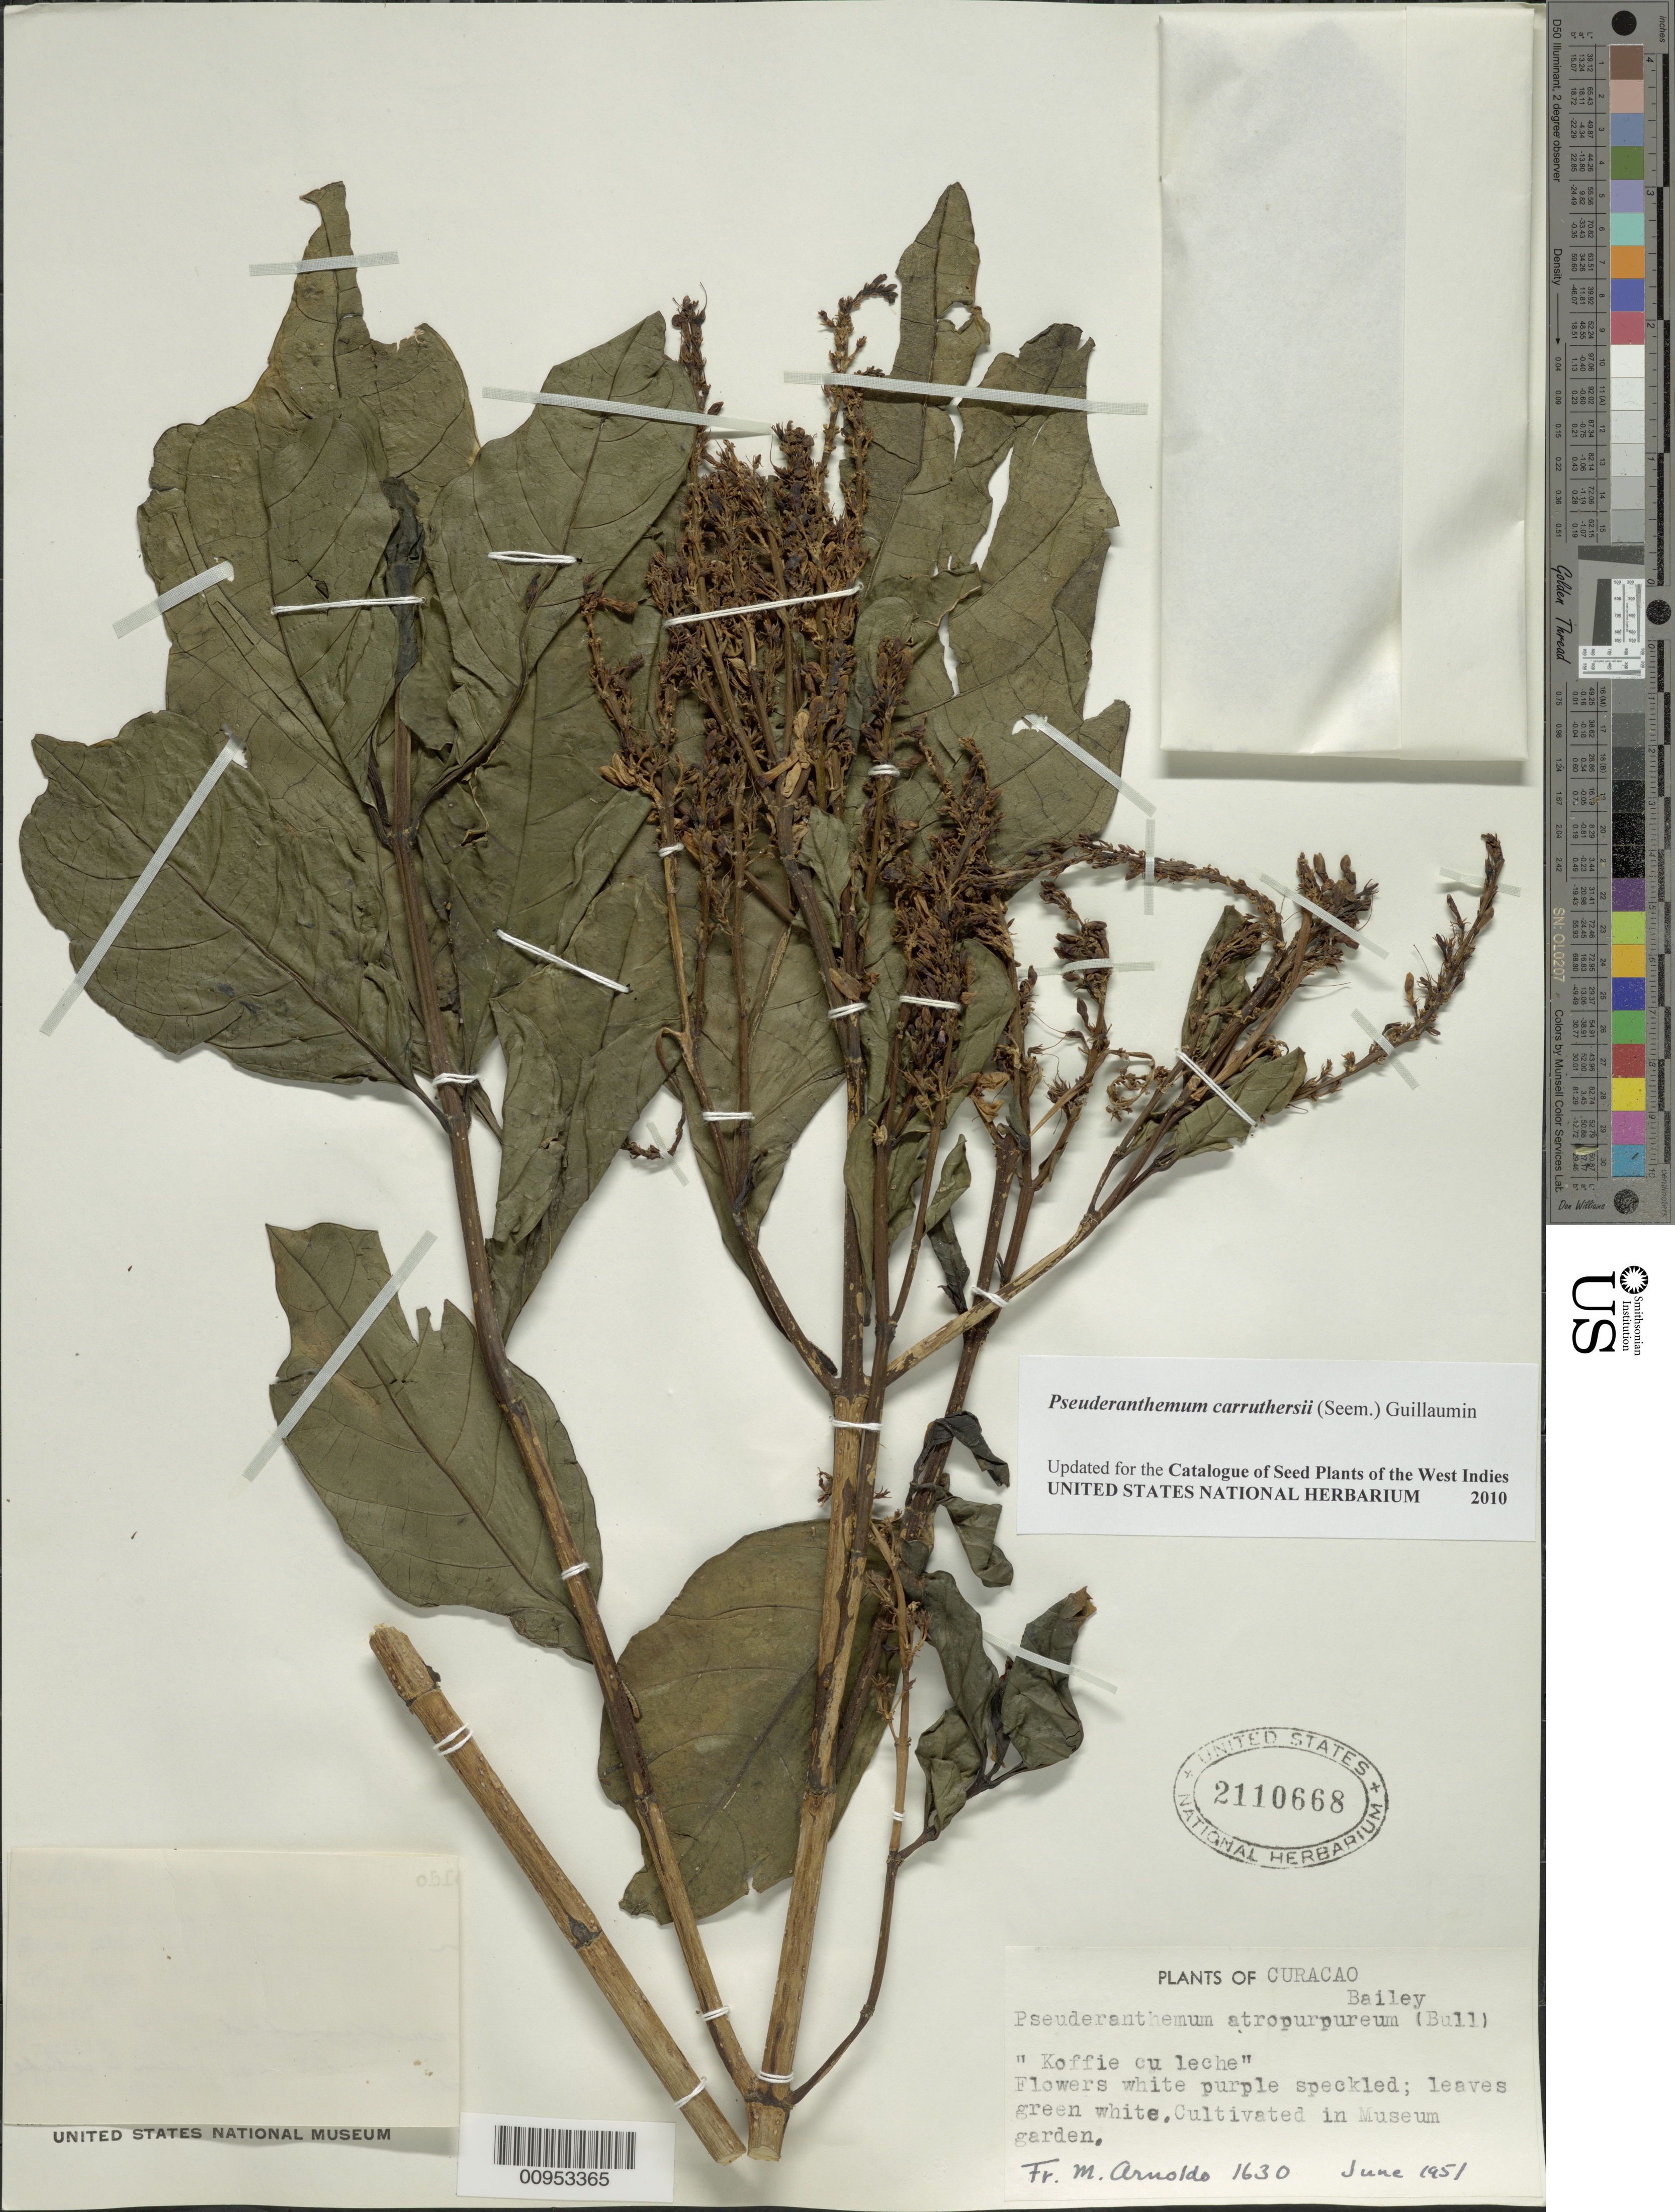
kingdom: Plantae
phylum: Tracheophyta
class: Magnoliopsida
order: Lamiales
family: Acanthaceae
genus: Pseuderanthemum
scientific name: Pseuderanthemum carruthersii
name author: (Seem.) Guillaumin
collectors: N. Arnoldo-Broeders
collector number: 1630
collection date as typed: Jun 1951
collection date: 1951-06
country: Curaçao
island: Curaçao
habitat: Garden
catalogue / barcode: US 2110668